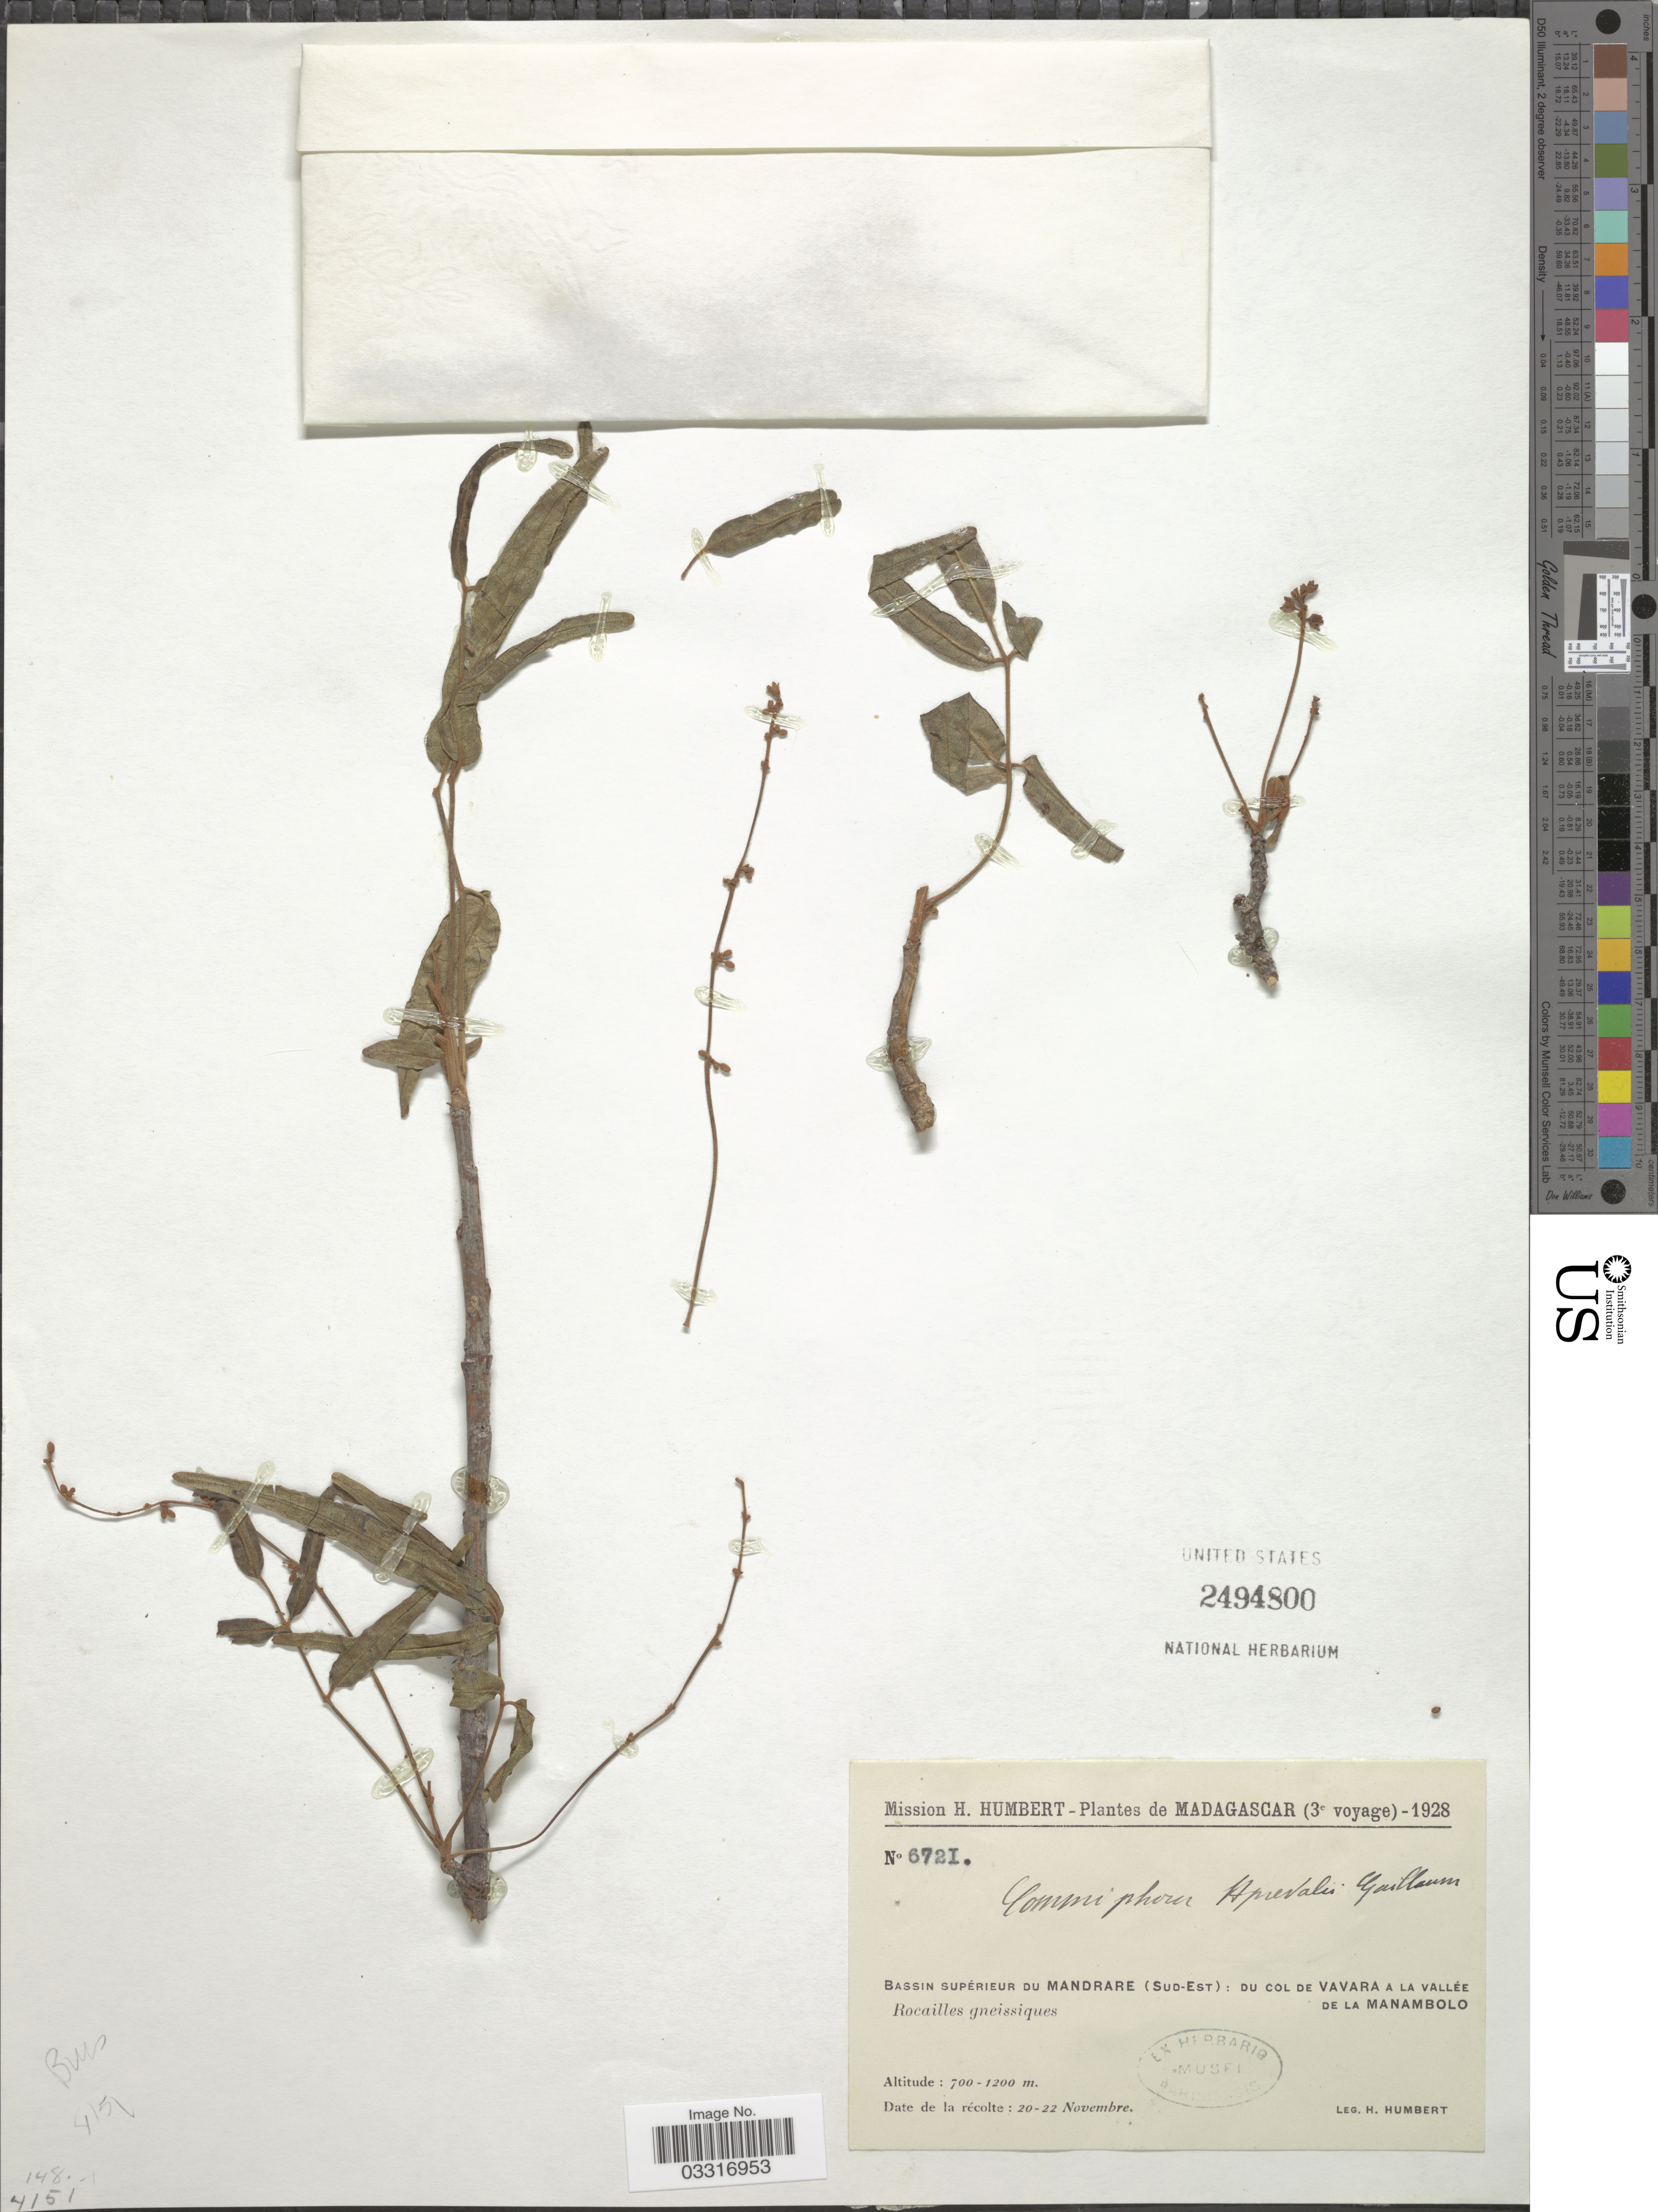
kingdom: Plantae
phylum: Tracheophyta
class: Magnoliopsida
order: Sapindales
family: Burseraceae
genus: Commiphora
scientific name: Commiphora aprevalii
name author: (Baill.) Guillaumin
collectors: H. Humbert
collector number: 6721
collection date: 1928-11-20/1928-11-22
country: Madagascar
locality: Bassin supérieur du Mandrare (Sud-Est): Du col de Vavara a la Vallée de la Manambolo.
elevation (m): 700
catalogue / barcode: US 2494800